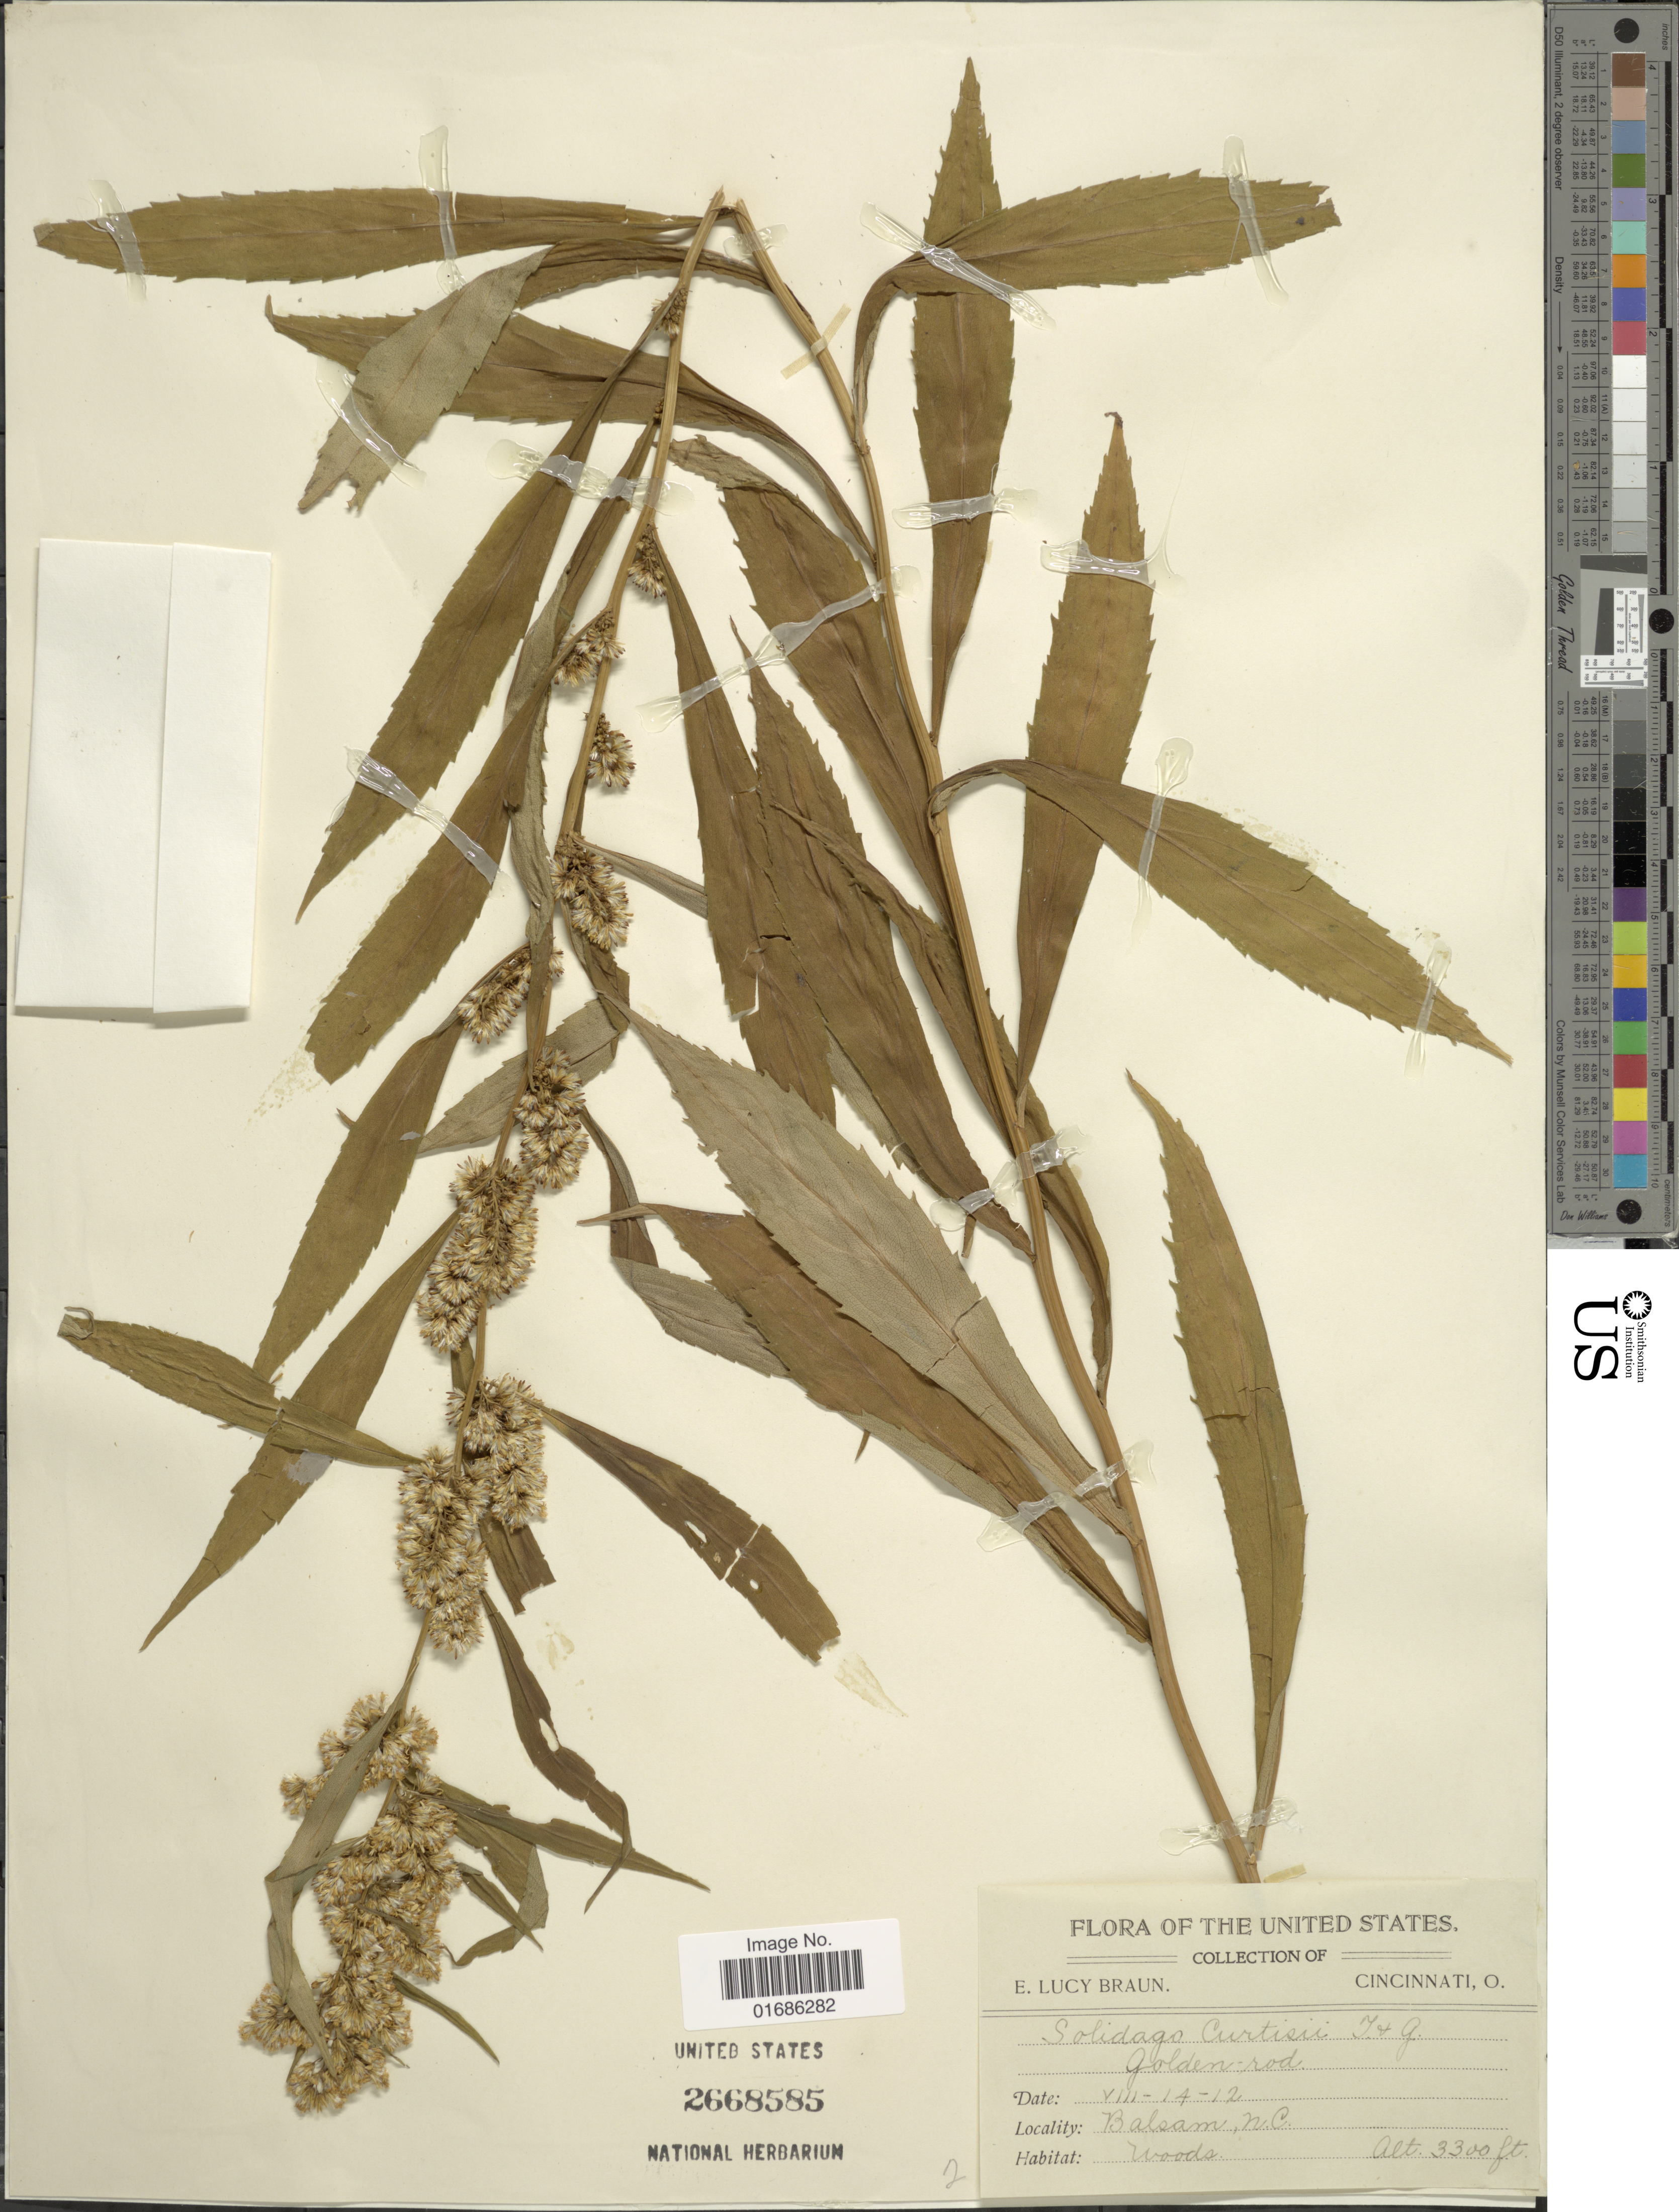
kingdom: Plantae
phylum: Tracheophyta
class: Magnoliopsida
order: Asterales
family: Asteraceae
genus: Solidago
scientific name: Solidago curtisii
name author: Torr. & A. Gray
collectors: E. L. Braun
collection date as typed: Transcribed d/m/y: 14/8/12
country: United States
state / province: North Carolina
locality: Balsam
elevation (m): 1006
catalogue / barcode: US 2668585